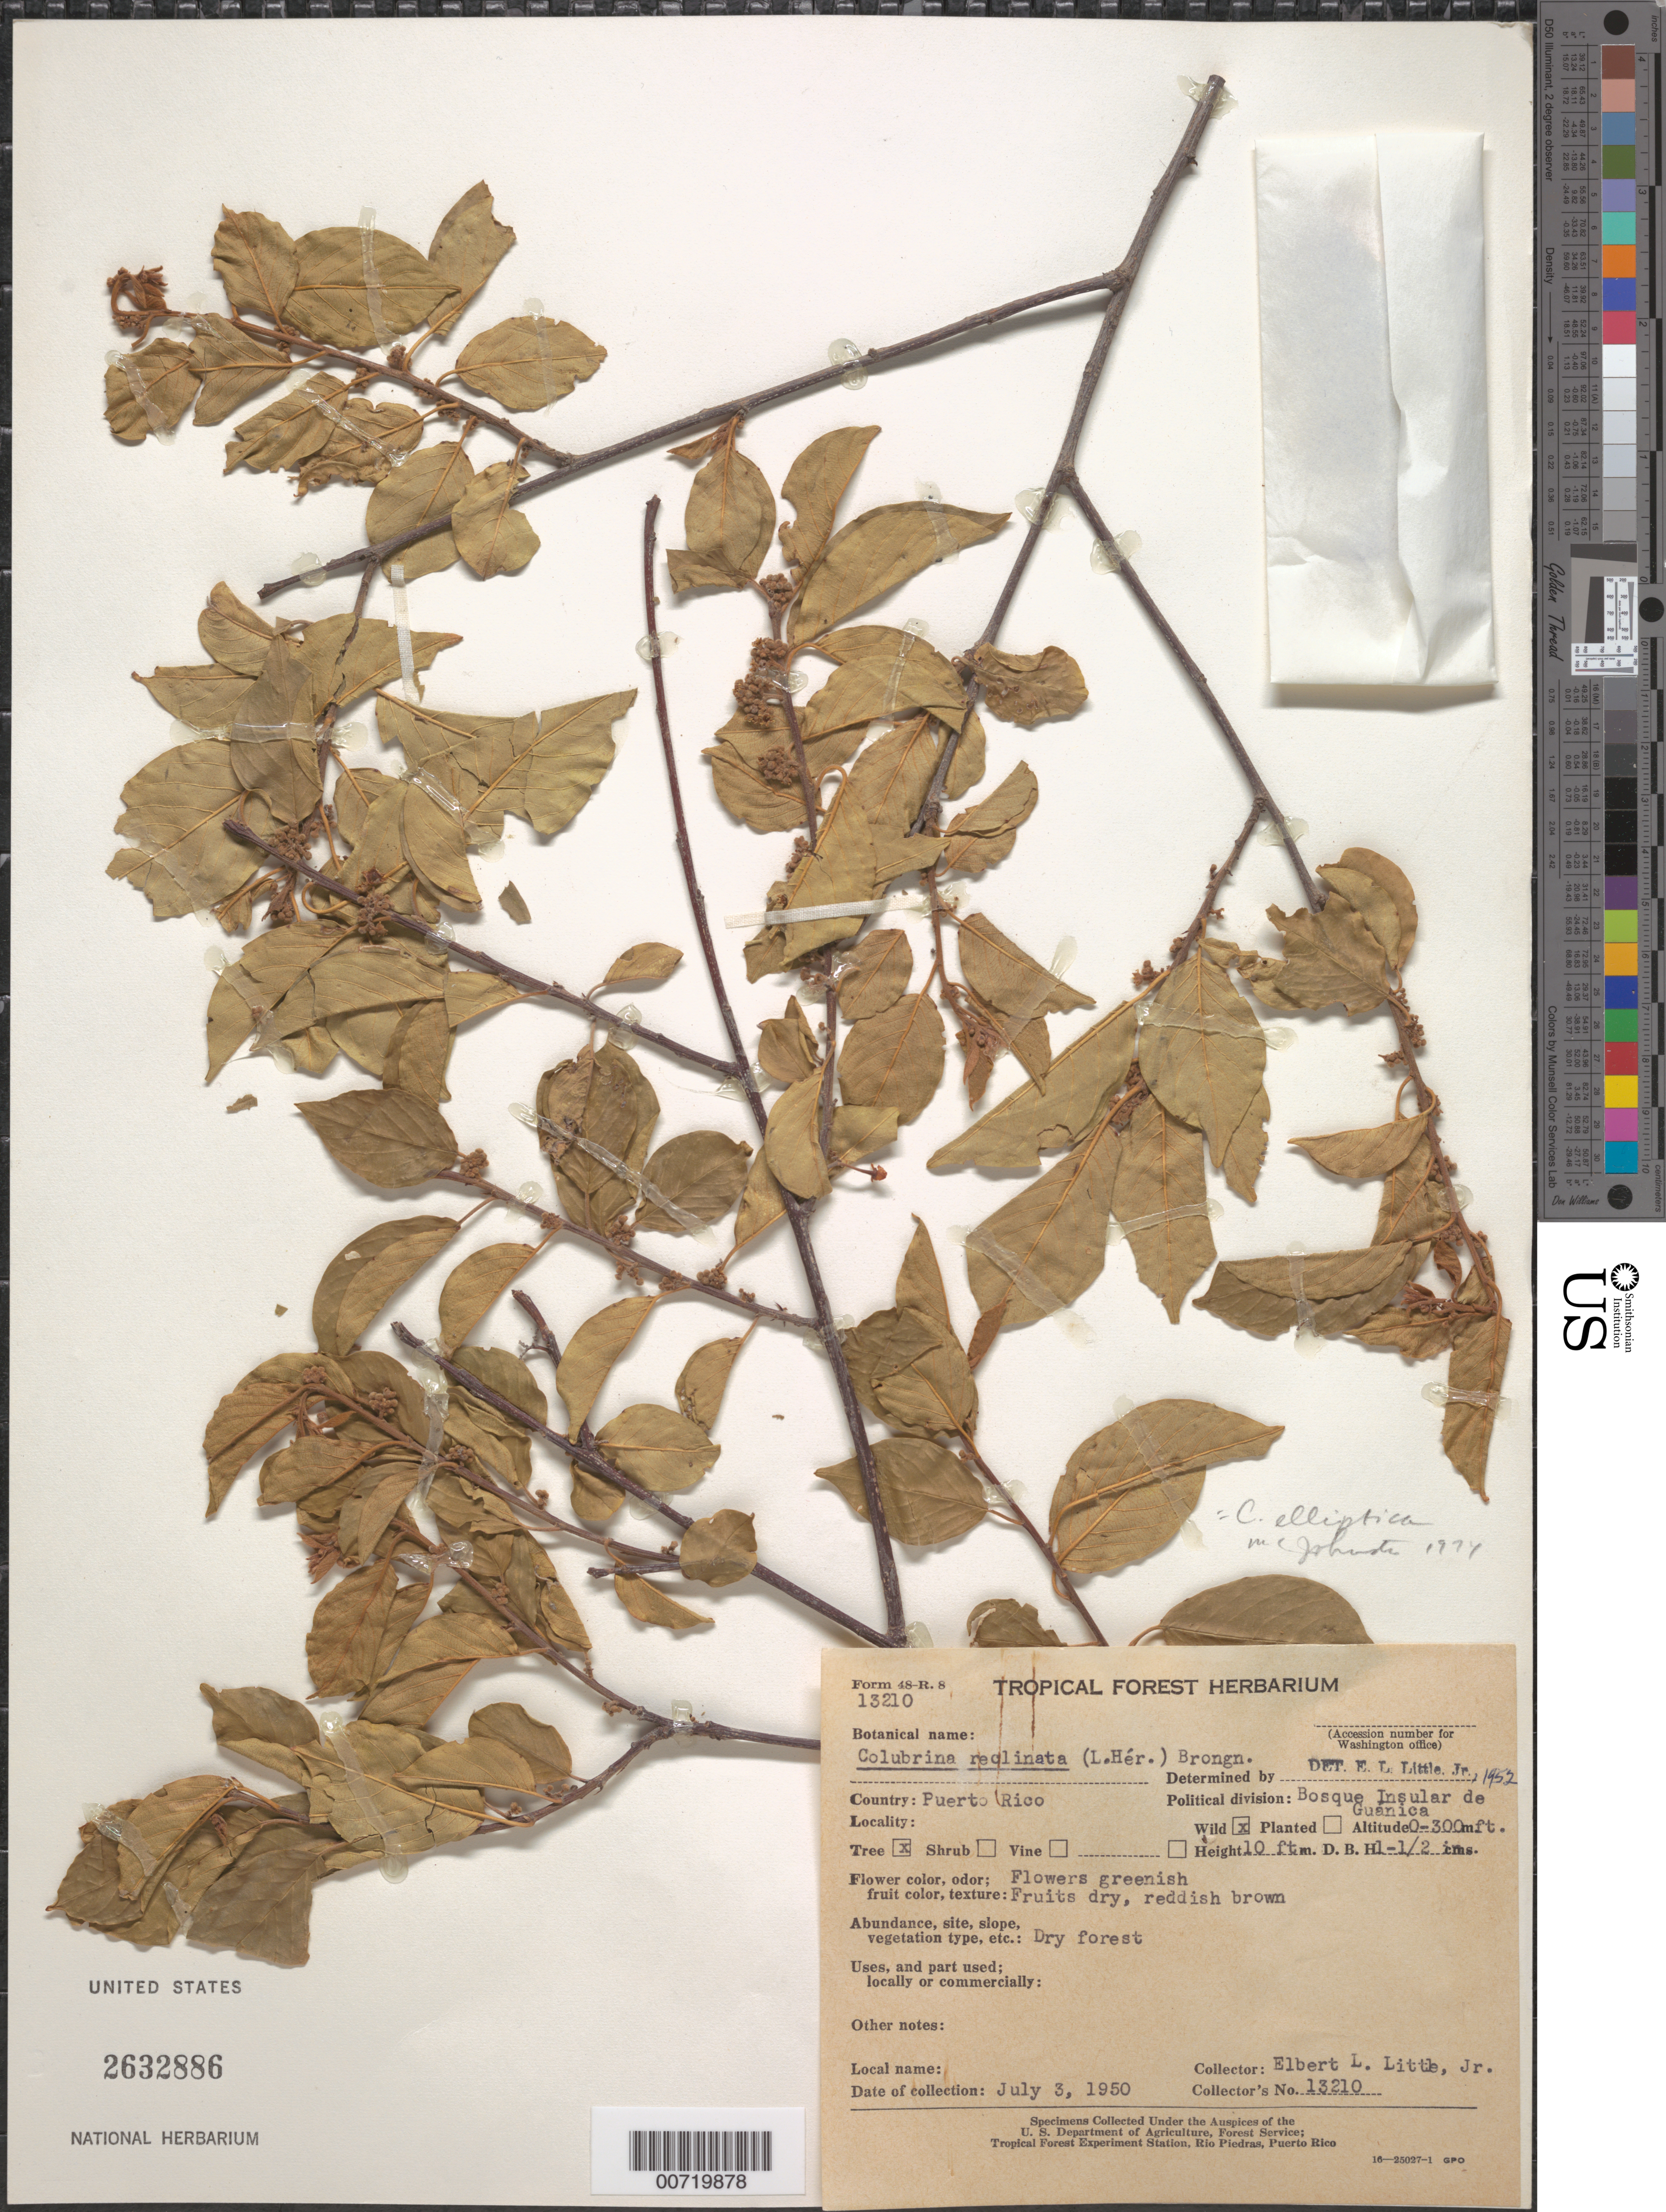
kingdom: Plantae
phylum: Tracheophyta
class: Magnoliopsida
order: Rosales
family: Rhamnaceae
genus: Colubrina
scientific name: Colubrina elliptica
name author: (Sw.) Brizicky & W.L. Stern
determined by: Johnston, Marshall C.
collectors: E. L. Little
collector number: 13210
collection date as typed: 03 Jul 1950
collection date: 1950-07-03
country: Puerto Rico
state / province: Guánica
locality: Bosque Insular de Guanica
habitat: Dry forest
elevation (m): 0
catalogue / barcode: US 2632886